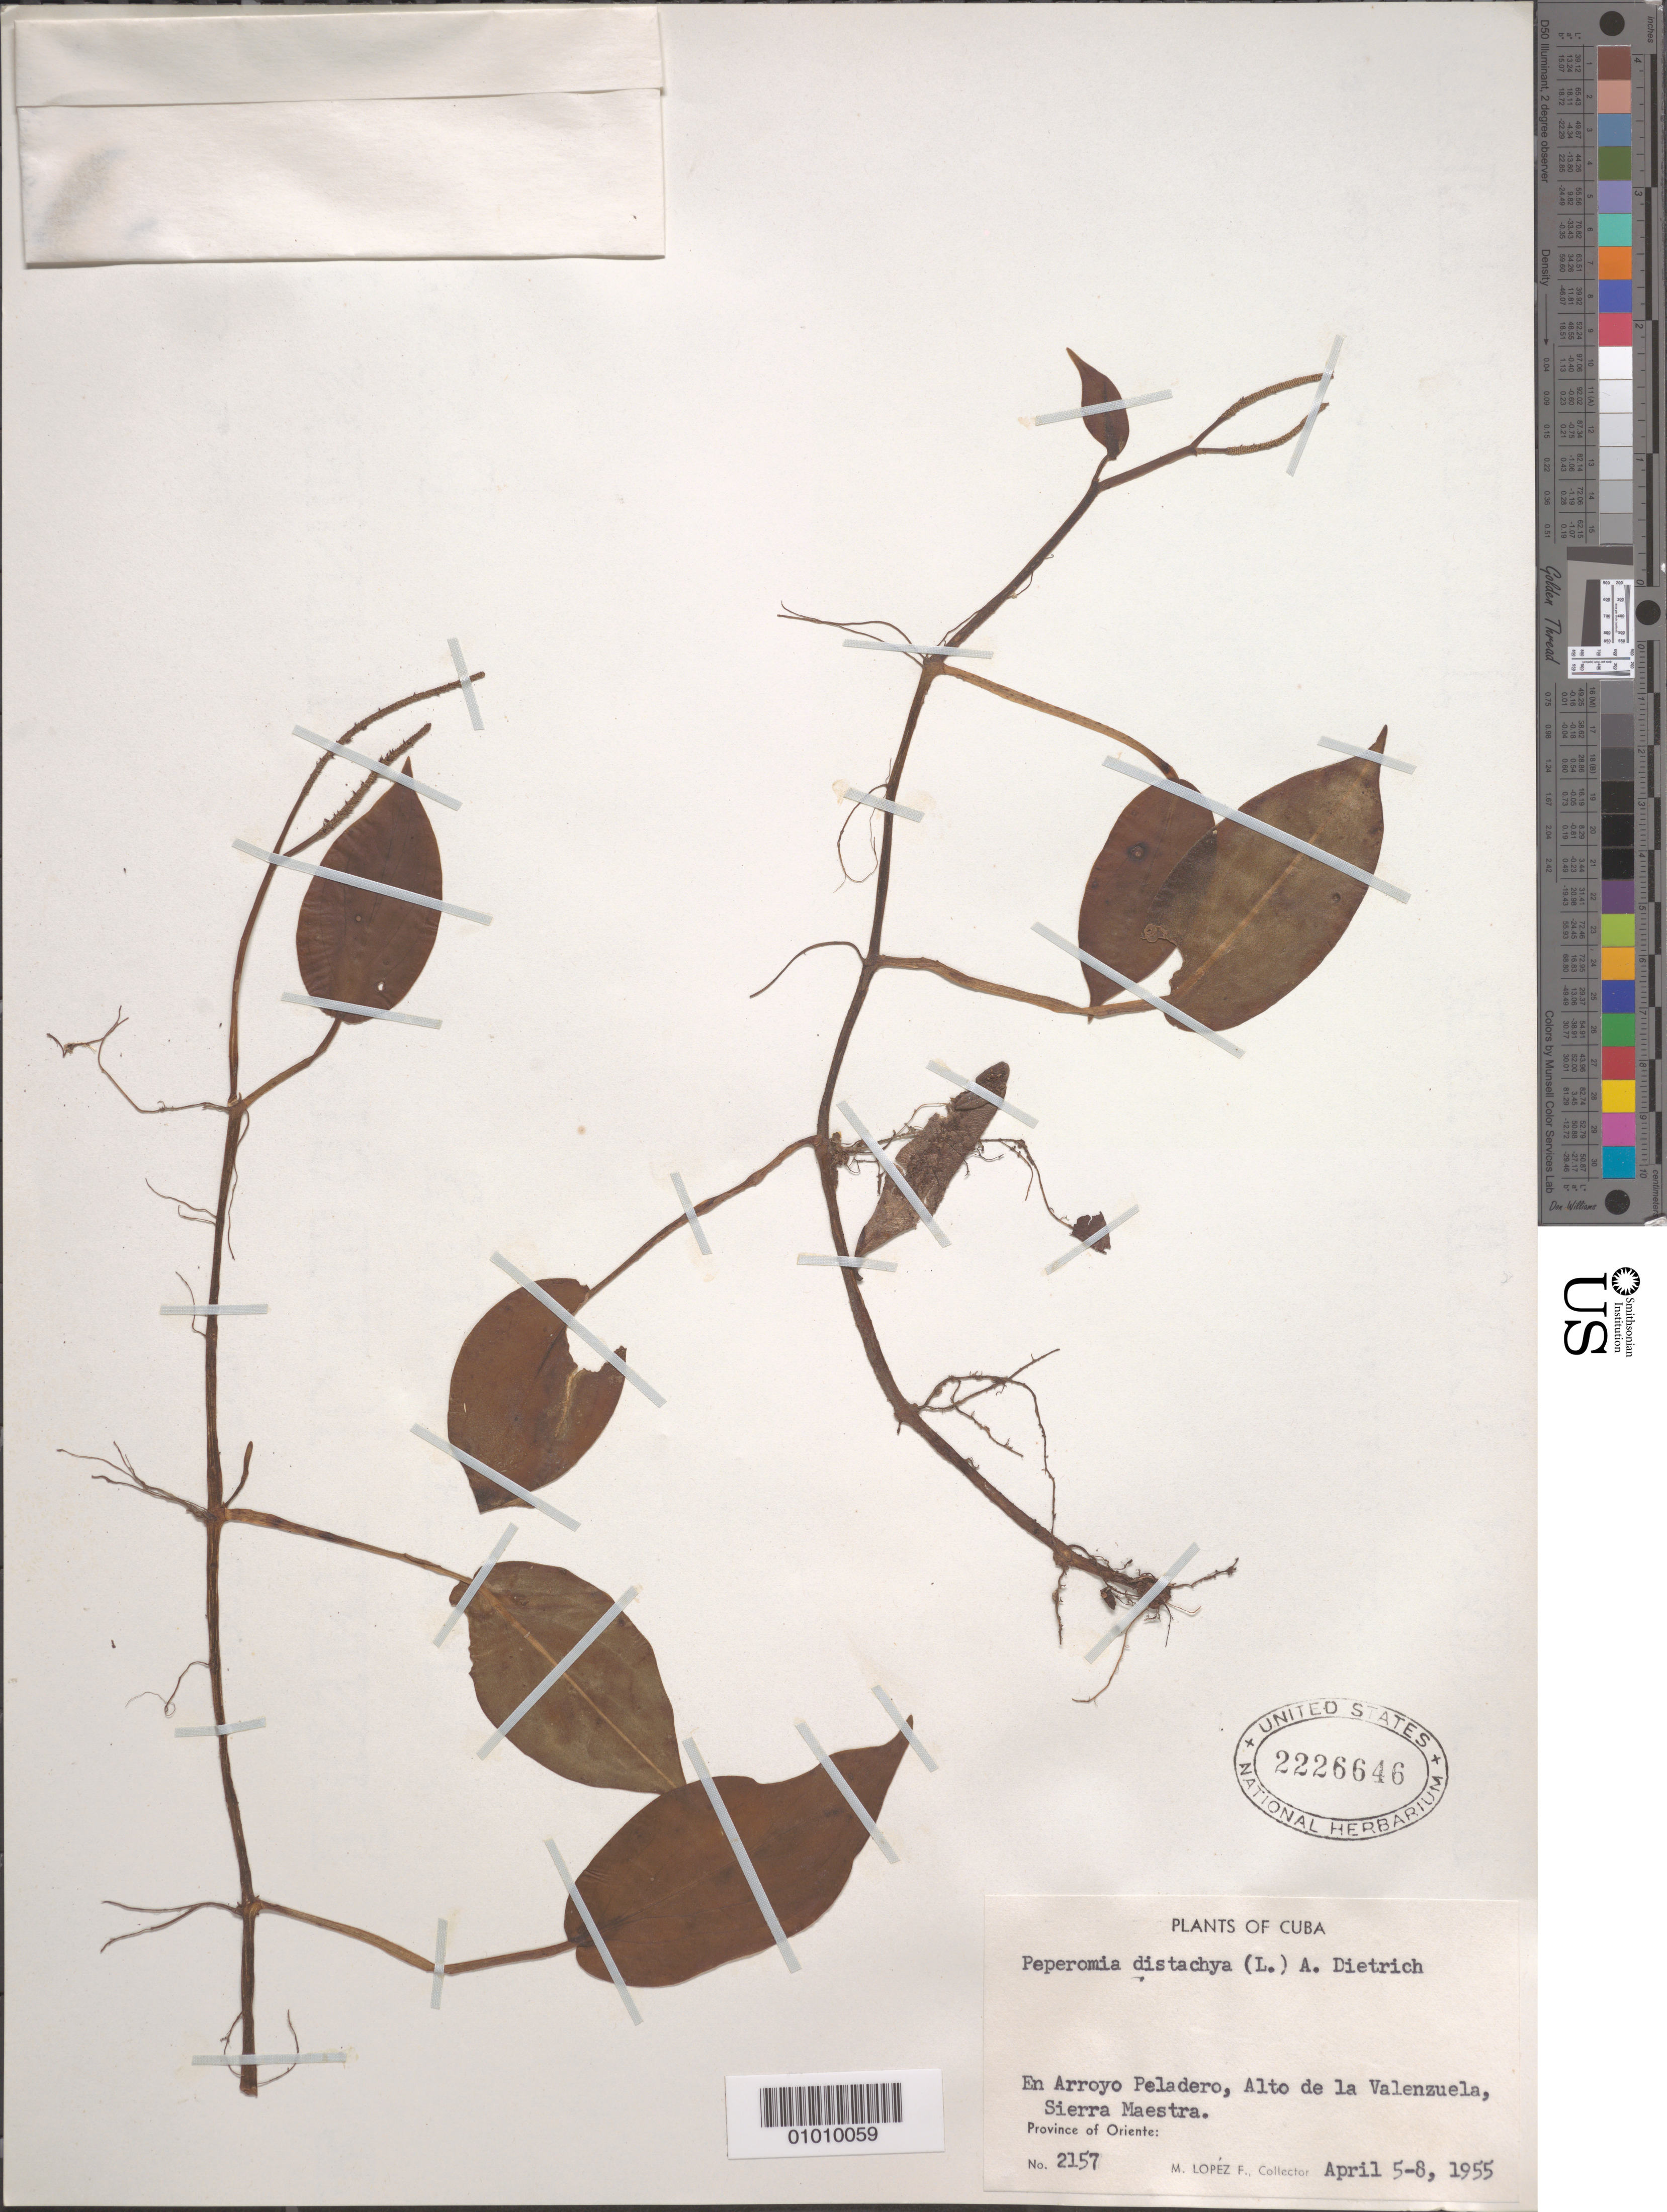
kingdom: Plantae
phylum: Tracheophyta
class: Magnoliopsida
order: Piperales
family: Piperaceae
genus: Peperomia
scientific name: Peperomia distachya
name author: (L.) A. Dietr.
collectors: M. López Figueiras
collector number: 2157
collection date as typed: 05 Apr 1955 to 08 Apr 1955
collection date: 1955-04-05/1955-04-08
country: Cuba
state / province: Oriente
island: Cuba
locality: En Arroyo Peladero, Alto de la Valenzuela, Sierra Maestra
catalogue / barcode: US 2226646